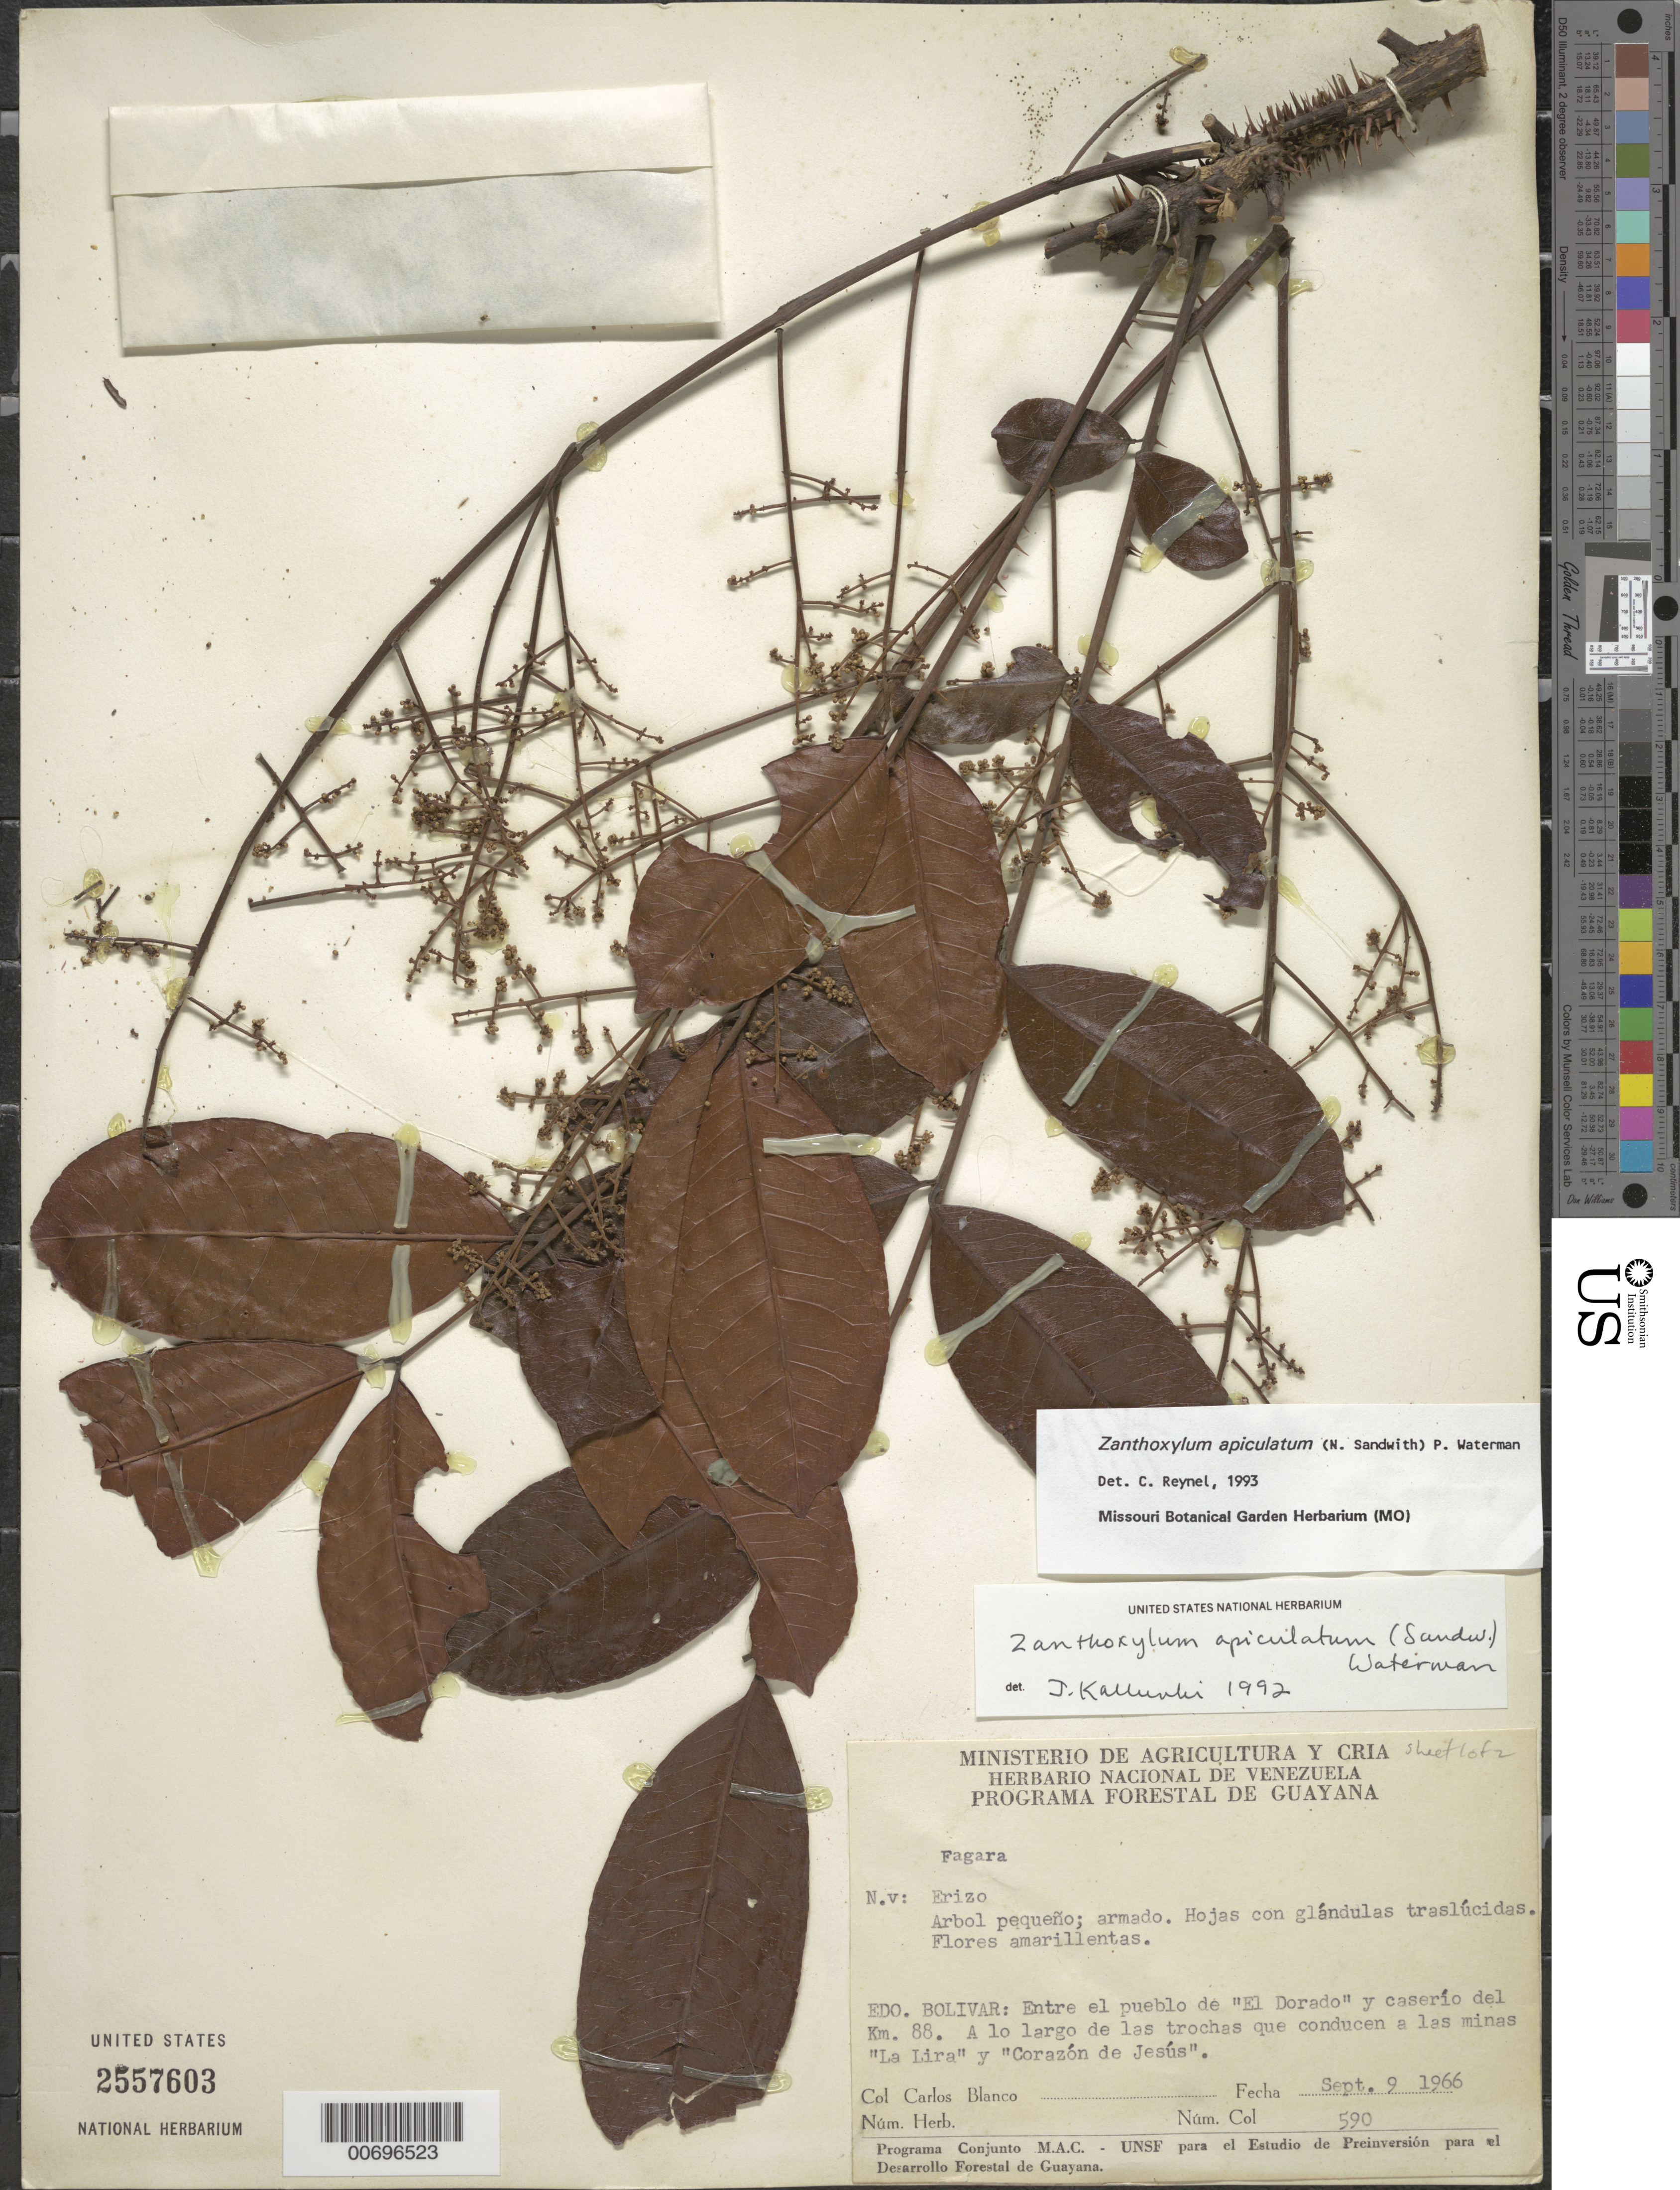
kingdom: Plantae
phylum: Tracheophyta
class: Magnoliopsida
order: Sapindales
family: Rutaceae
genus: Zanthoxylum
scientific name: Zanthoxylum apiculatum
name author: (Sandwith) P.G. Waterman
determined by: Reynel, Carlos A., (MO), Missouri Botanical Garden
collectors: C. A. Blanco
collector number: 590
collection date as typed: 9-Sep-66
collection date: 1966-09-09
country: Venezuela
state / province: Bolívar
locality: Pueblo "El Dorado" to el caserío del km 88; a lo largo de las trochas que conducen a las minas "La Lira" y "Corazon de Jesus"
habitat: Along trails leading to La Lira Mines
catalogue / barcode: US 2557603